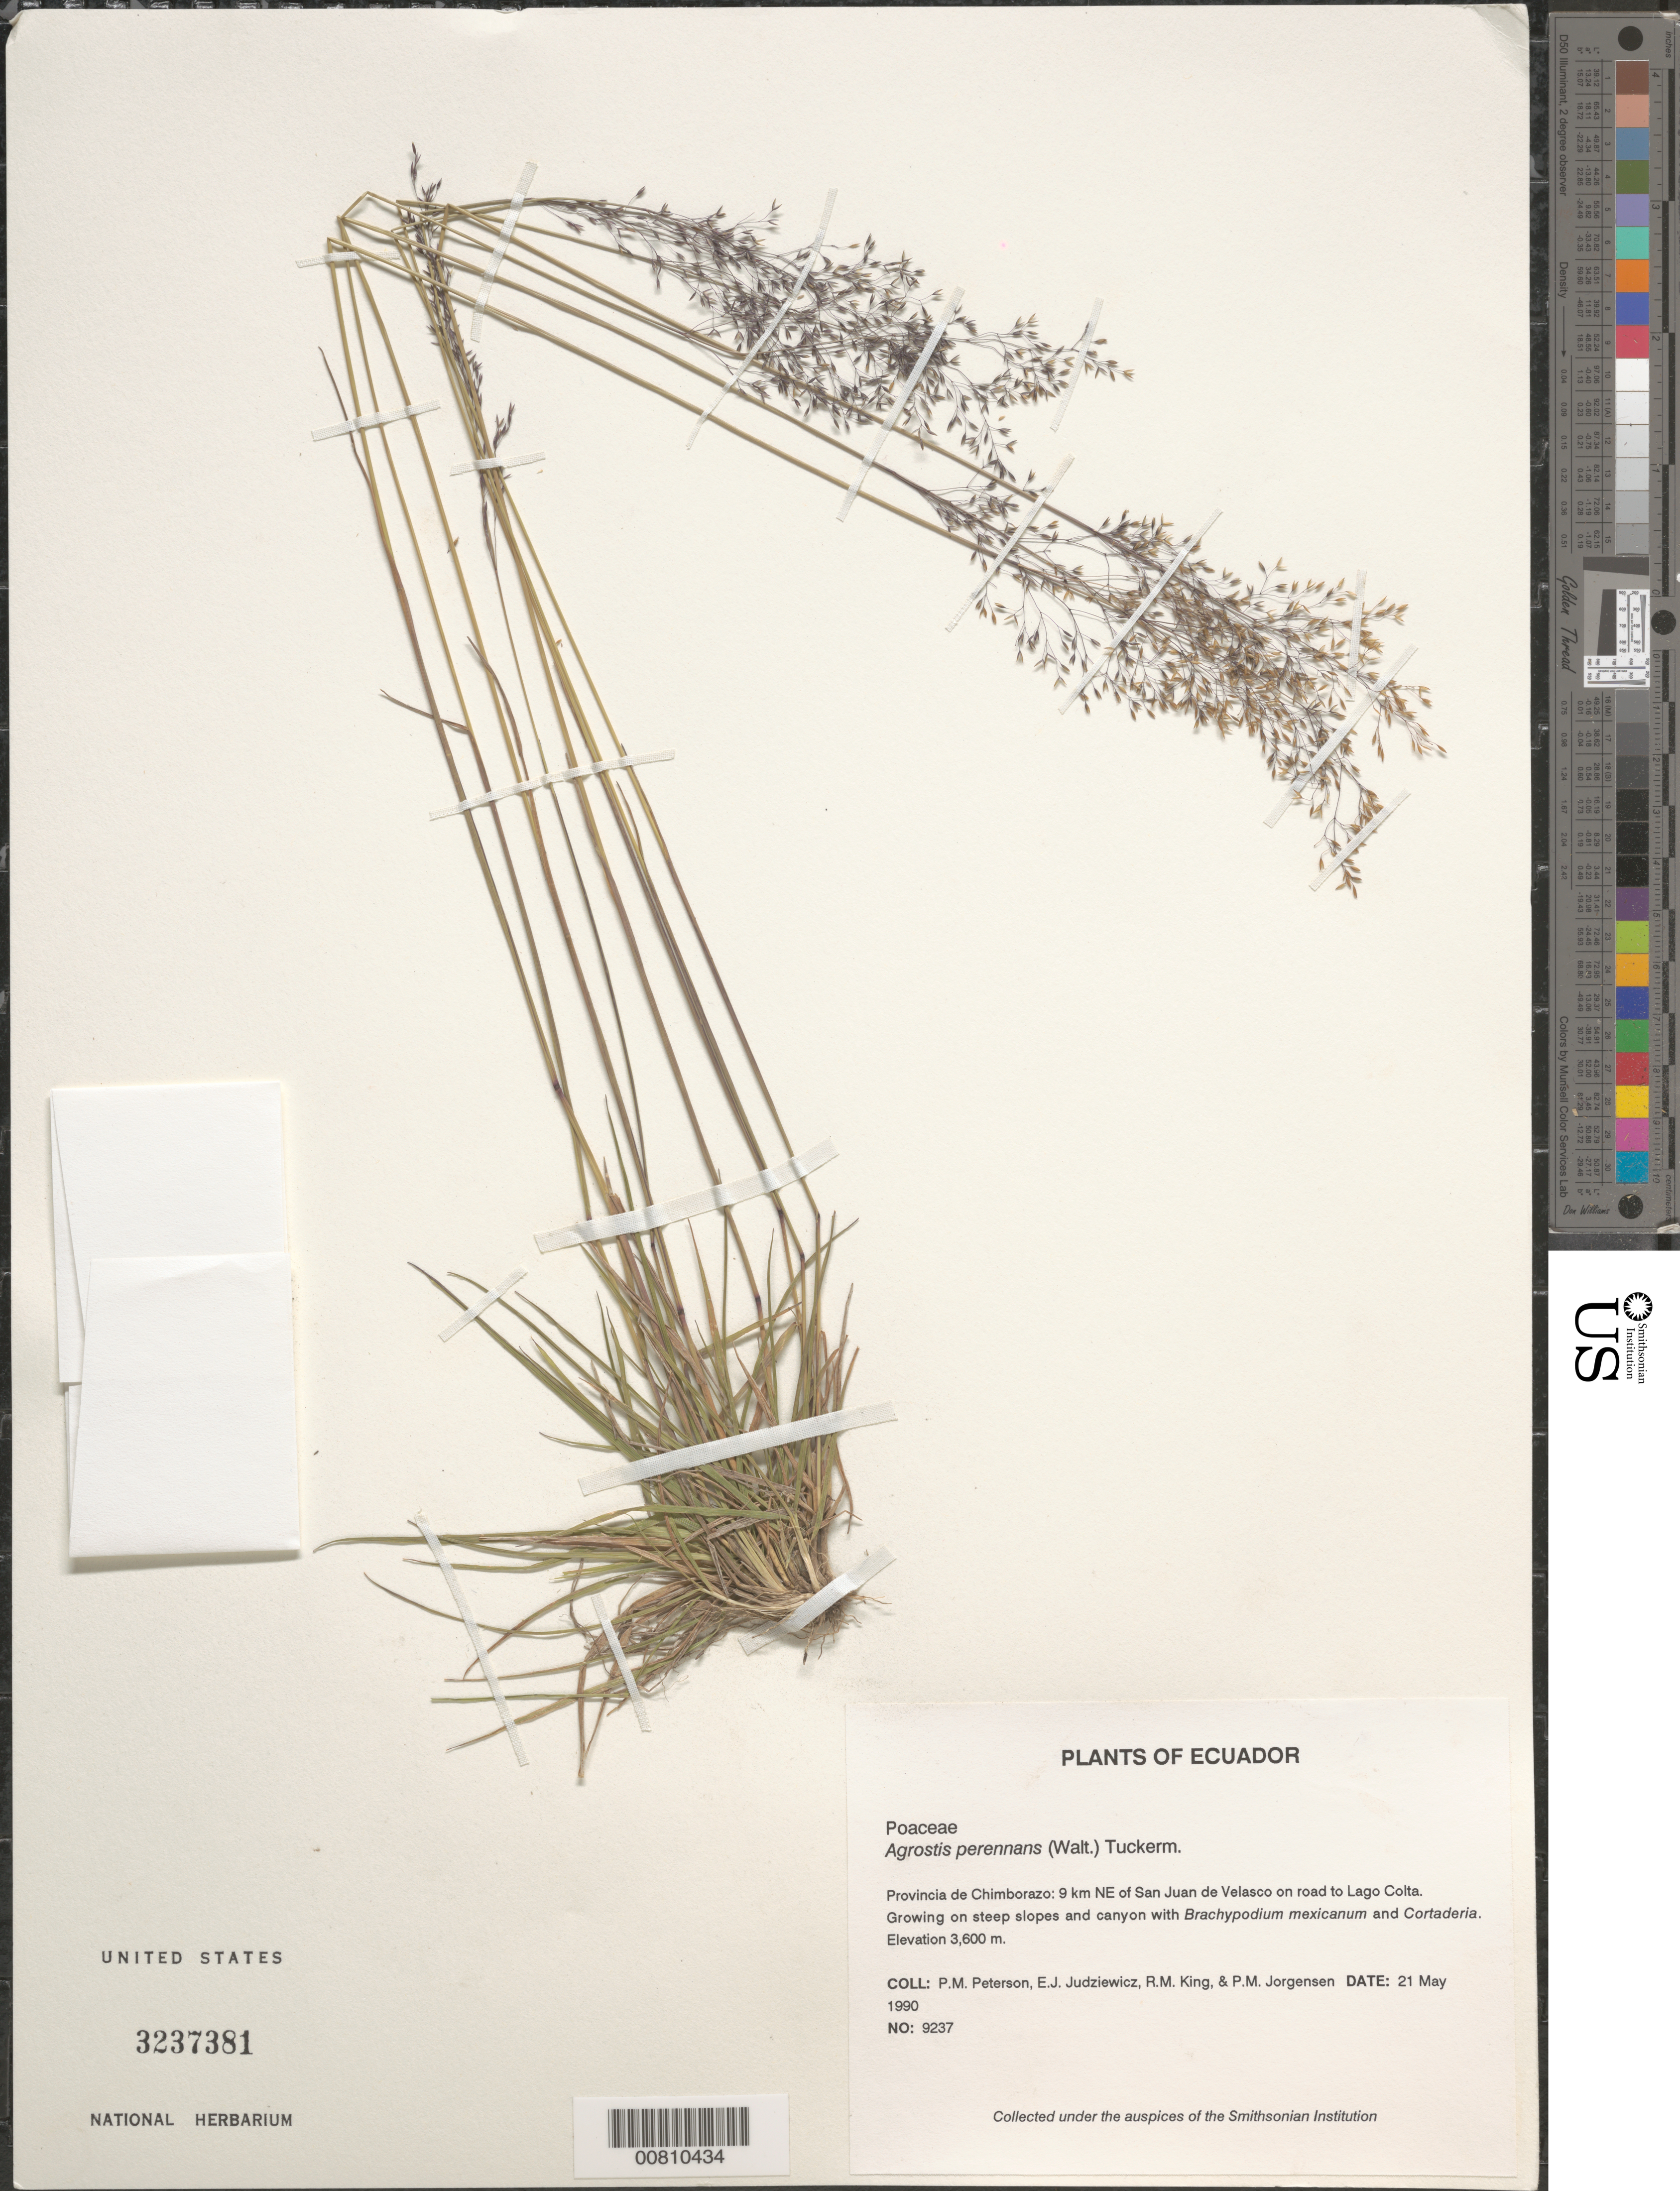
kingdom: Plantae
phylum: Tracheophyta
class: Liliopsida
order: Poales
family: Poaceae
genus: Agrostis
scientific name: Agrostis perennans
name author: (Walter) Tuck.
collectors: P. M. Peterson, E. J. Judziewicz, R. M. King & P. M. Jørgensen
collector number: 09237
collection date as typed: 21 May 1990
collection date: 1990-05-21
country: Ecuador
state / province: Chimborazo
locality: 9 km NE of San Juan de Velasco on road to Lago Colta.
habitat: Growing on steep slopes and canyon with Brachypodium mexicanum and Cortaderia.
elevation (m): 3600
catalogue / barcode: US 3237381